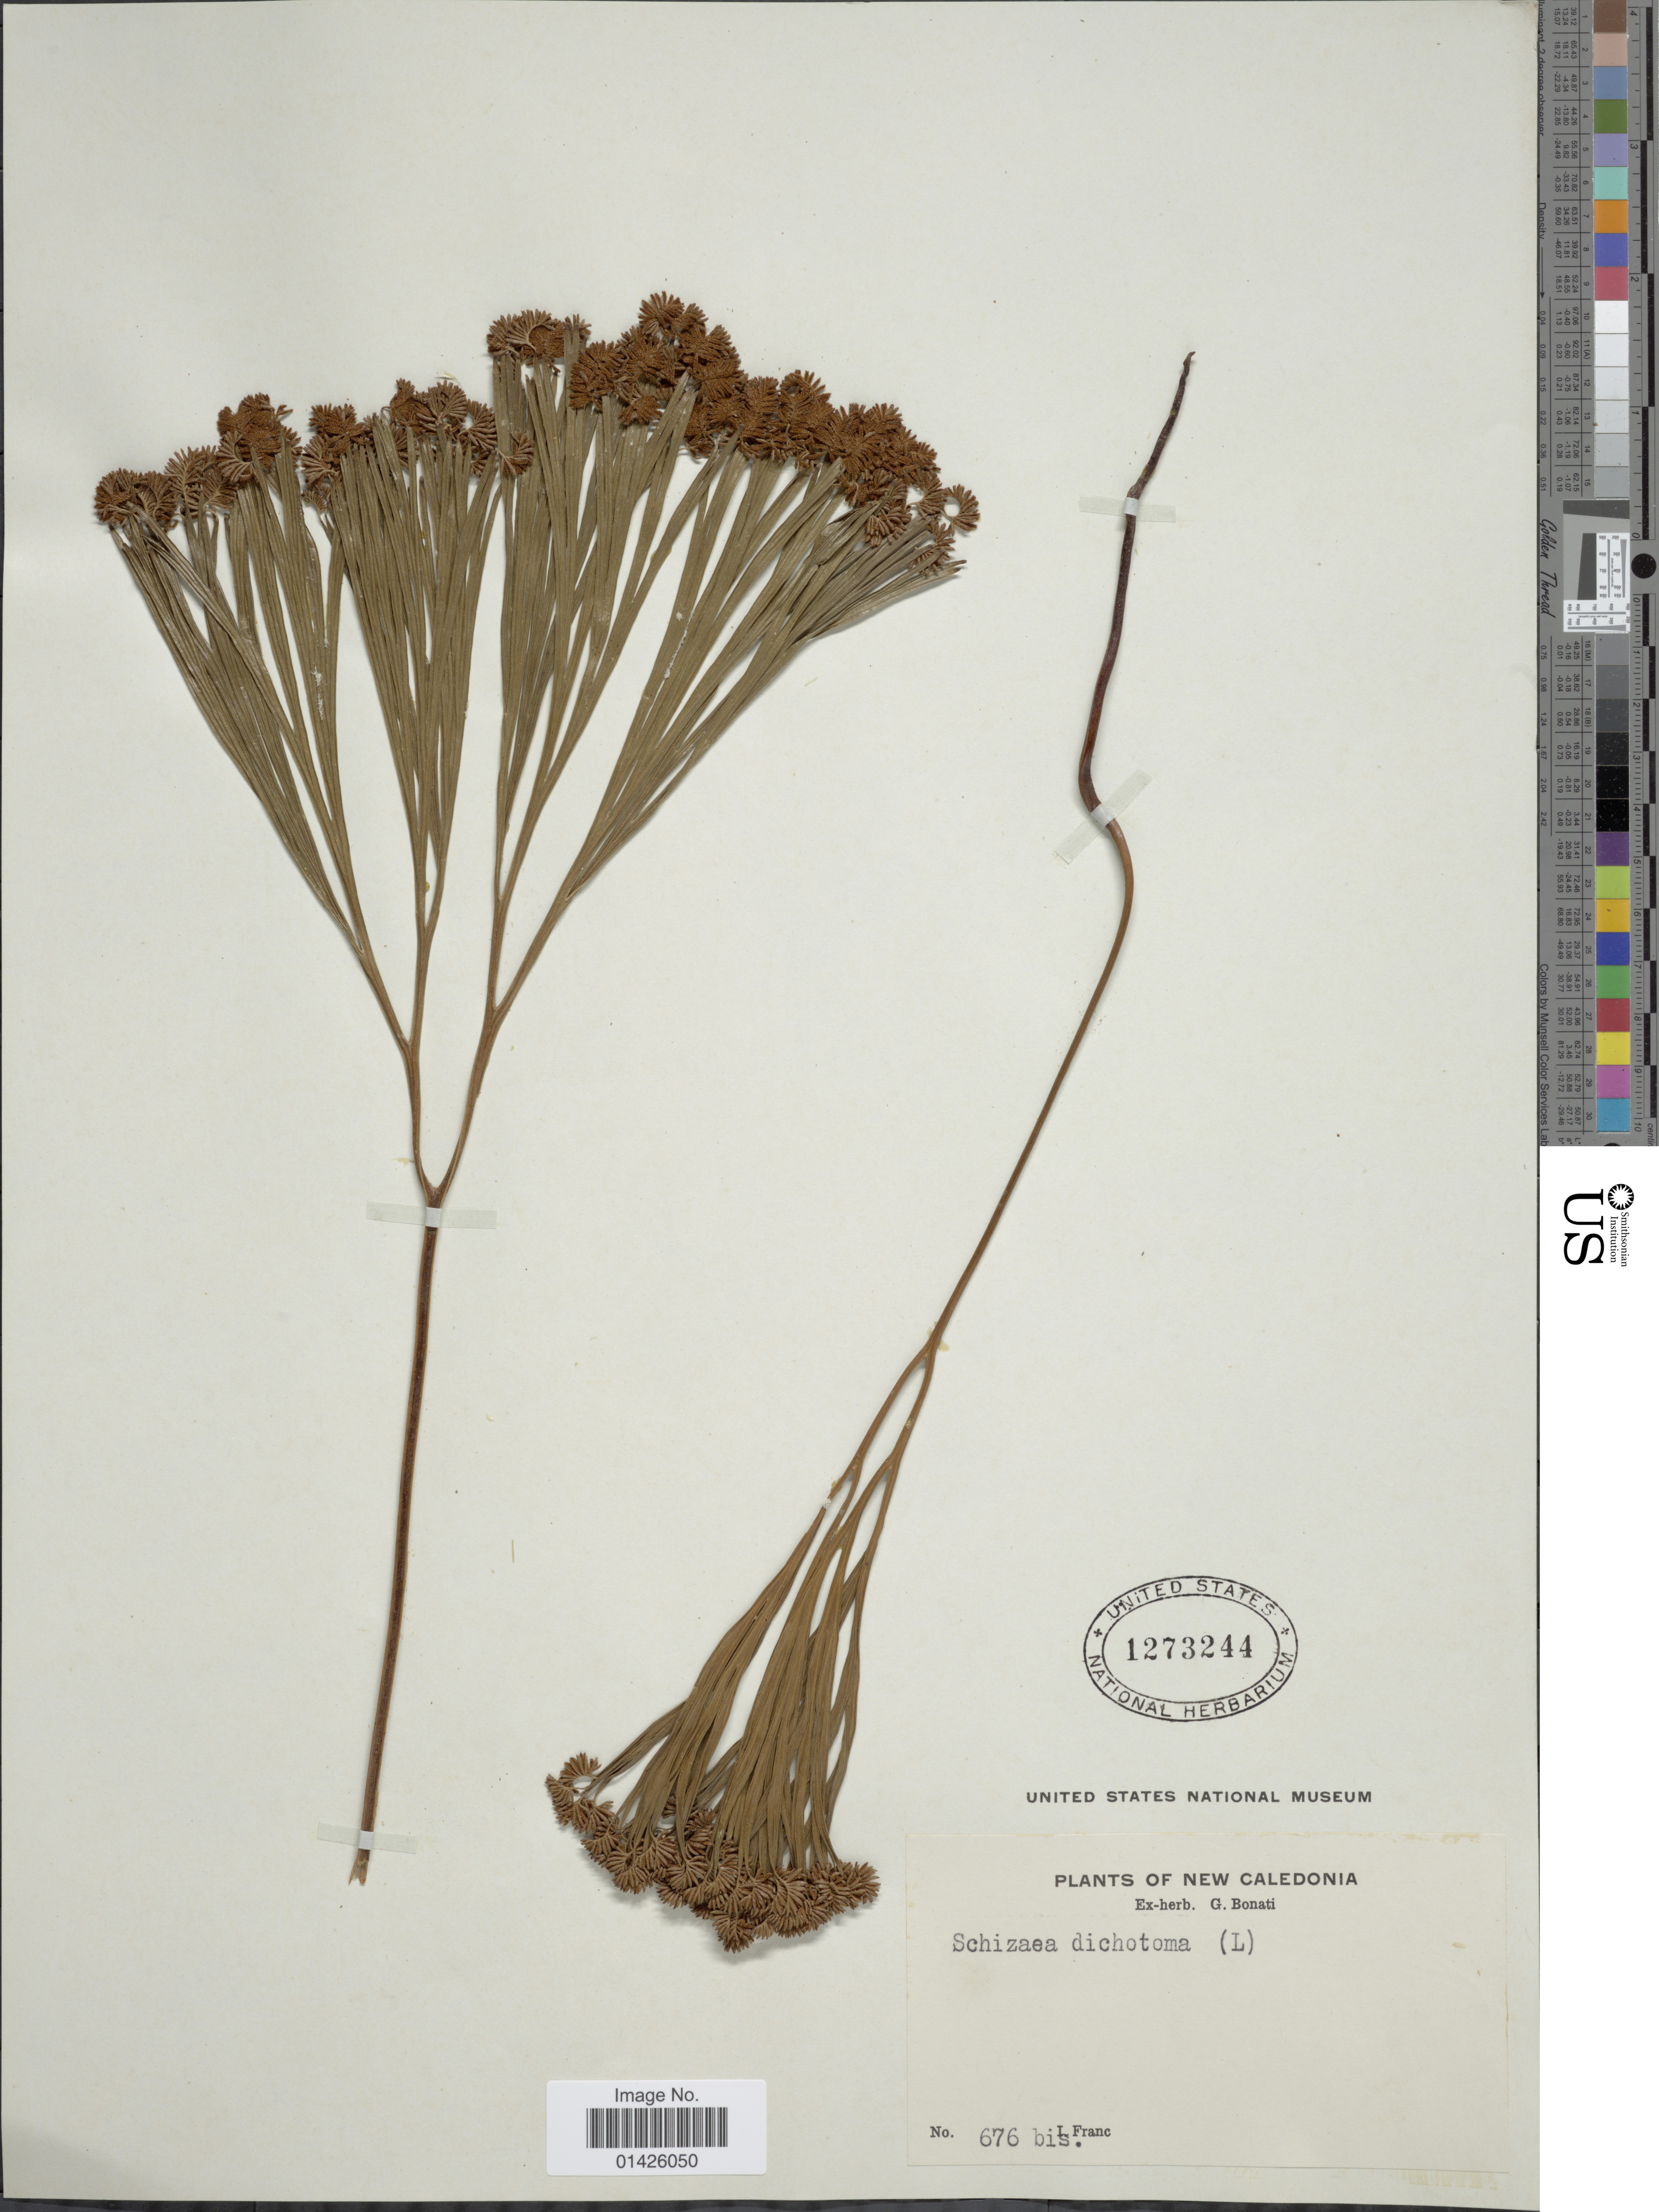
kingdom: Plantae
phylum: Tracheophyta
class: Polypodiopsida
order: Schizaeales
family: Schizaeaceae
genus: Schizaea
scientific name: Schizaea dichotoma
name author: (L.) J. Sm.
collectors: I. Franc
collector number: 676 bis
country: New Caledonia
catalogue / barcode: US 1273244